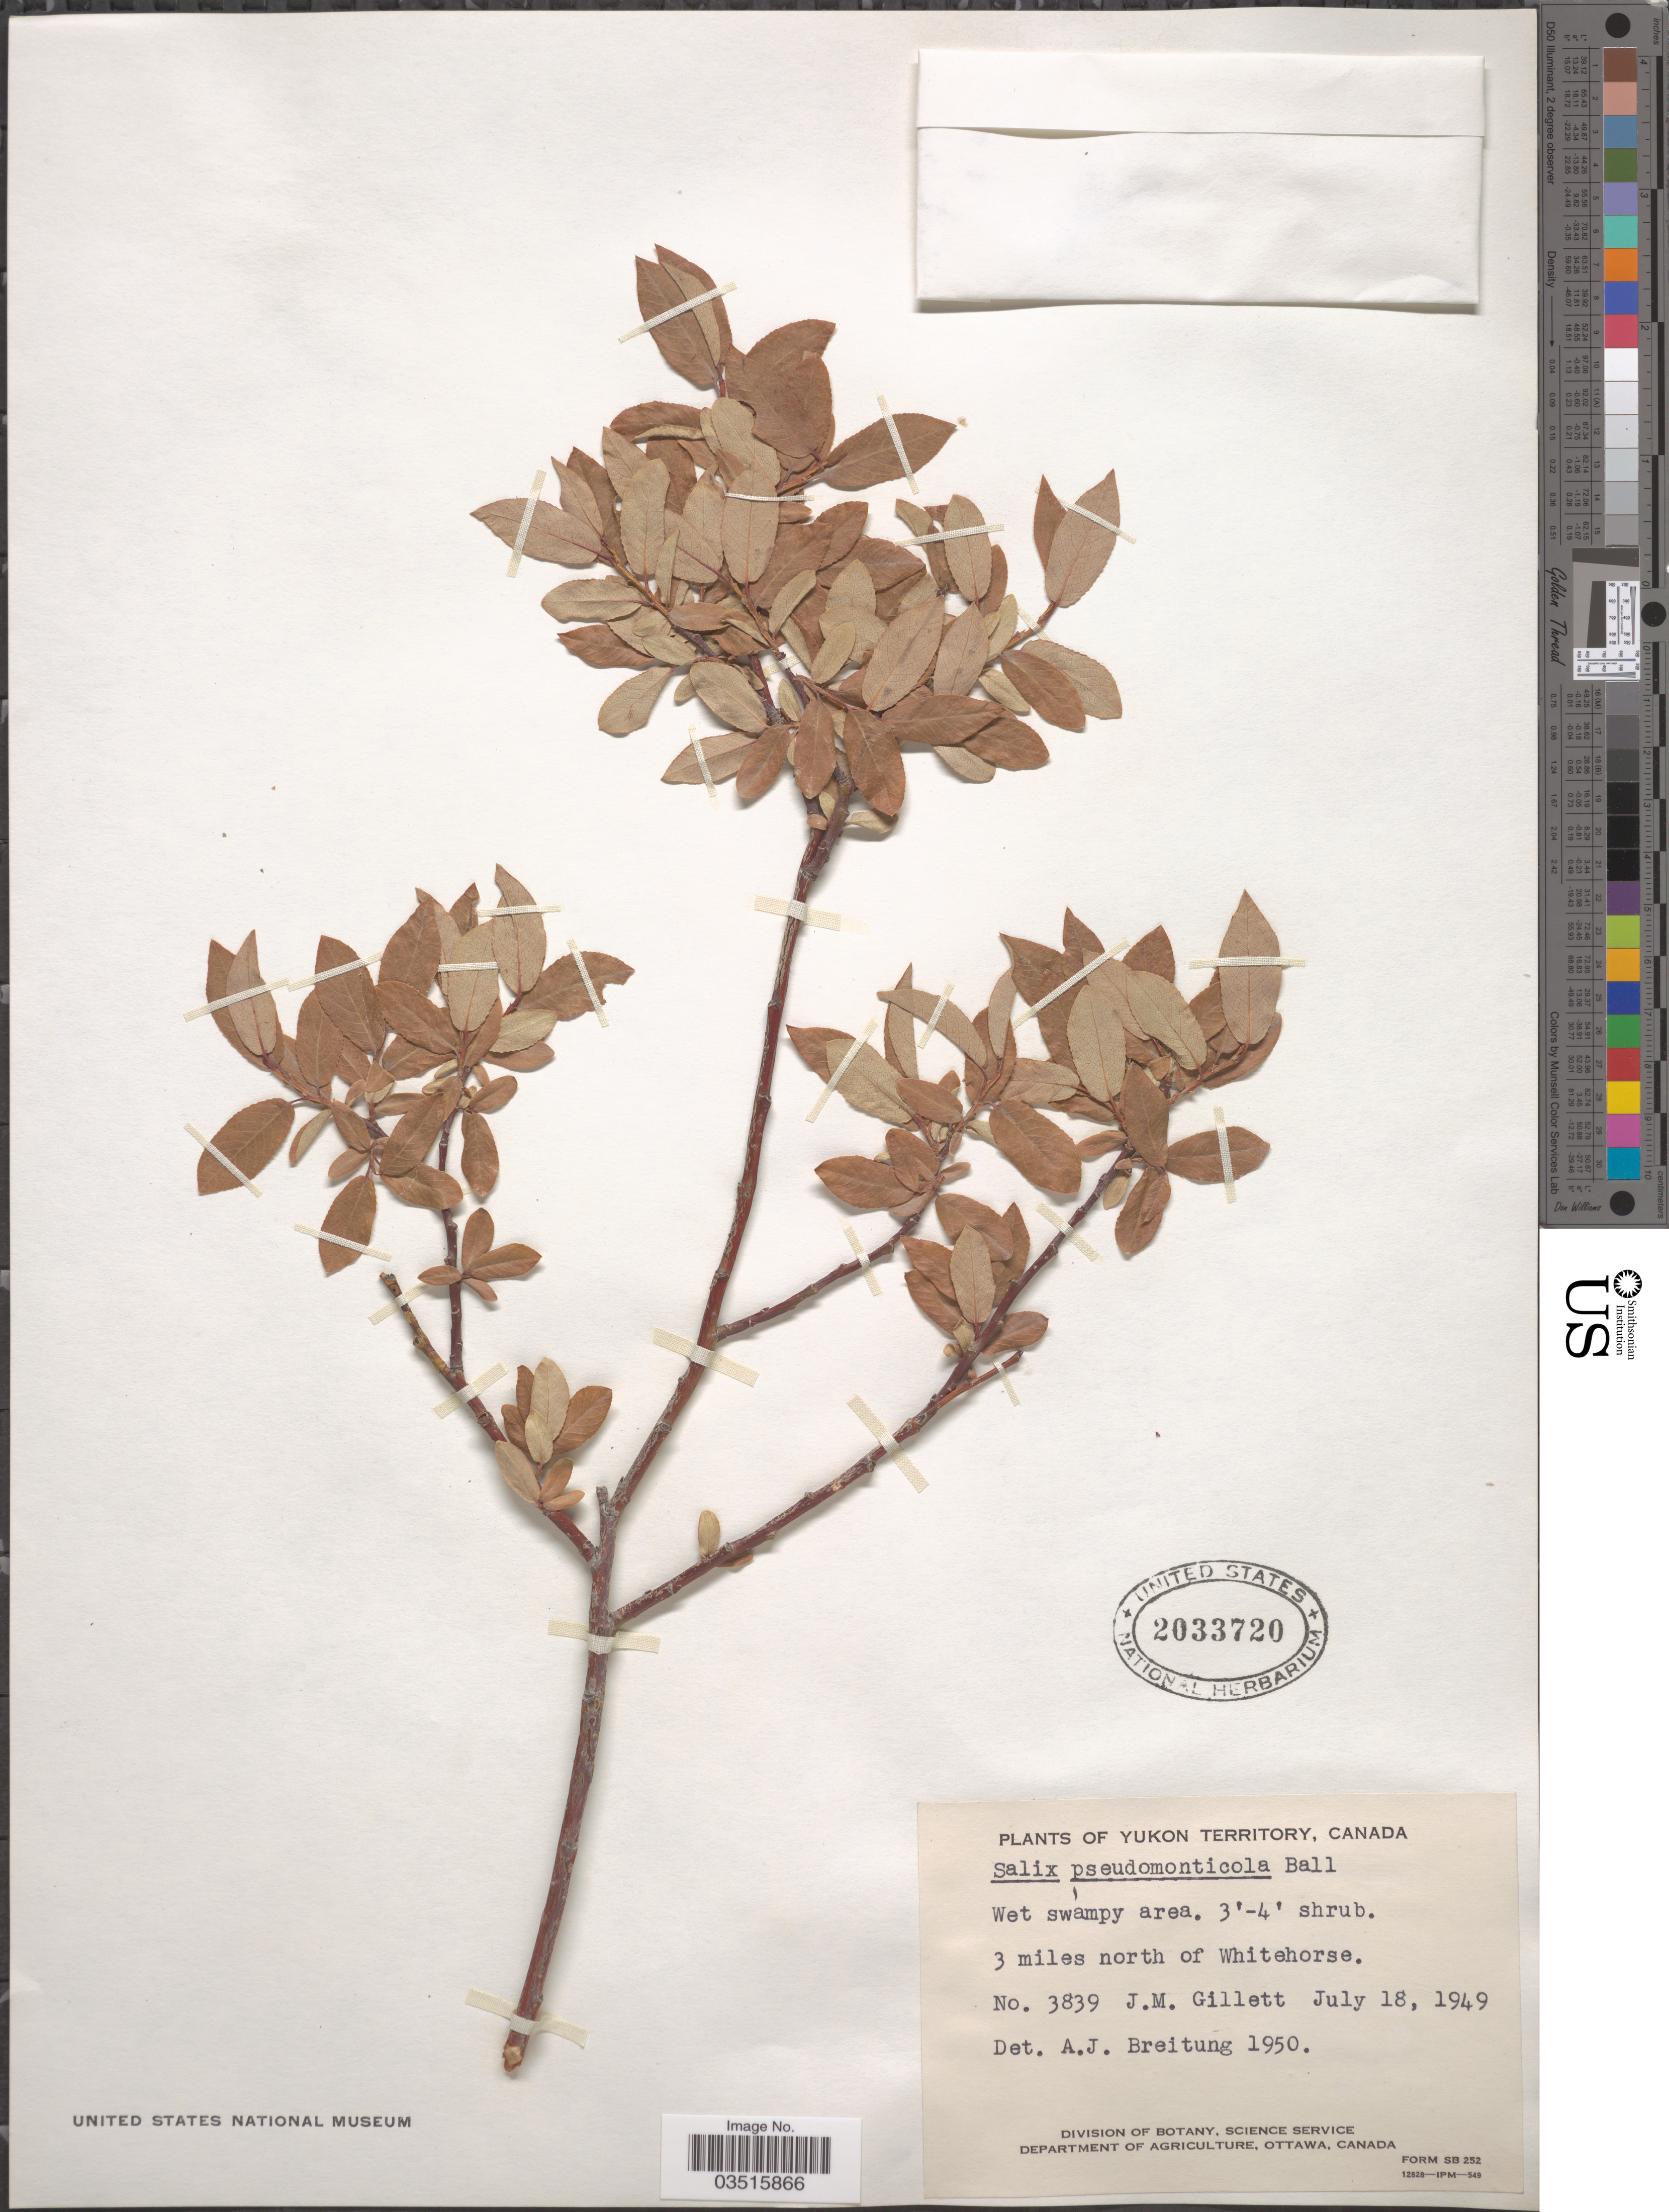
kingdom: Plantae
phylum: Tracheophyta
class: Magnoliopsida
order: Malpighiales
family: Salicaceae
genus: Salix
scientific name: Salix monticola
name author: Bebb.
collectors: J. M. Gillett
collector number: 3839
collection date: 1949-07-18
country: Canada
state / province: Yukon Territory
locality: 3 miles north of Whitehorse.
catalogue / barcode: US 2033720